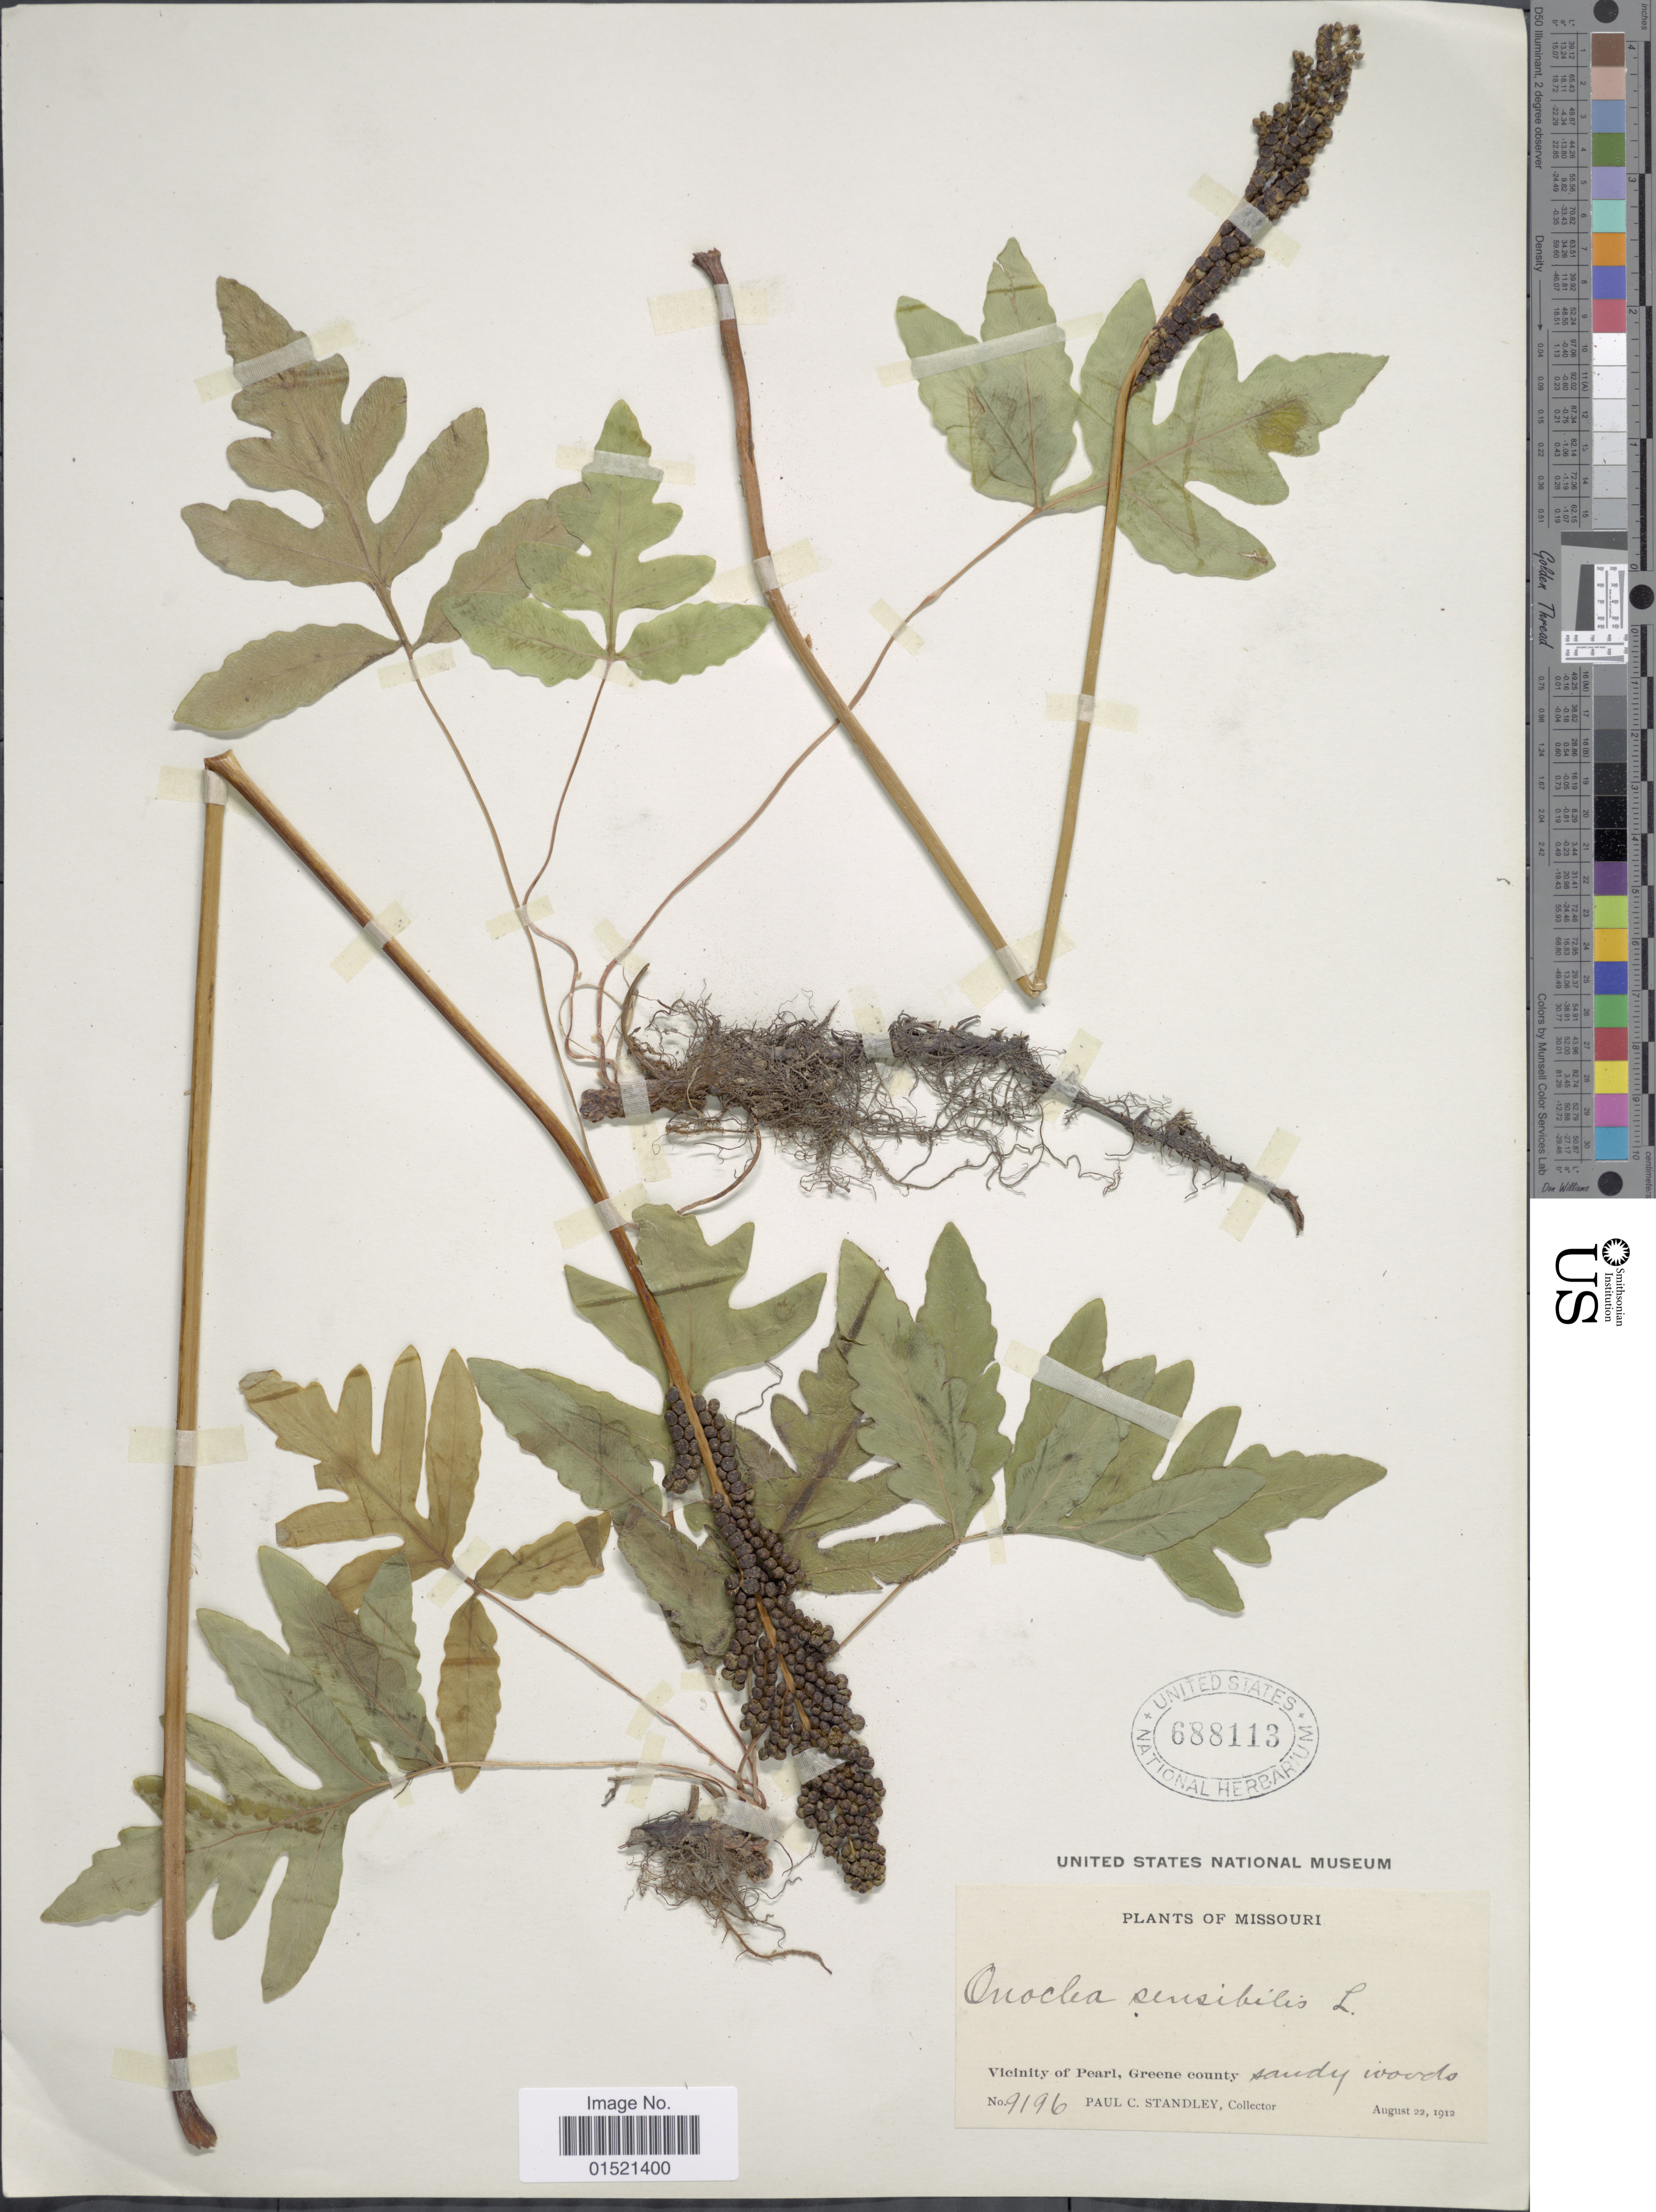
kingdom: Plantae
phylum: Tracheophyta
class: Polypodiopsida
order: Polypodiales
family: Onocleaceae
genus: Onoclea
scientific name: Onoclea sensibilis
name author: L.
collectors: P. C. Standley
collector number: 9196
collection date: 1912-08-22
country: United States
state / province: Missouri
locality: Vicinity of Pearl, Green county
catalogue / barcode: US 688113